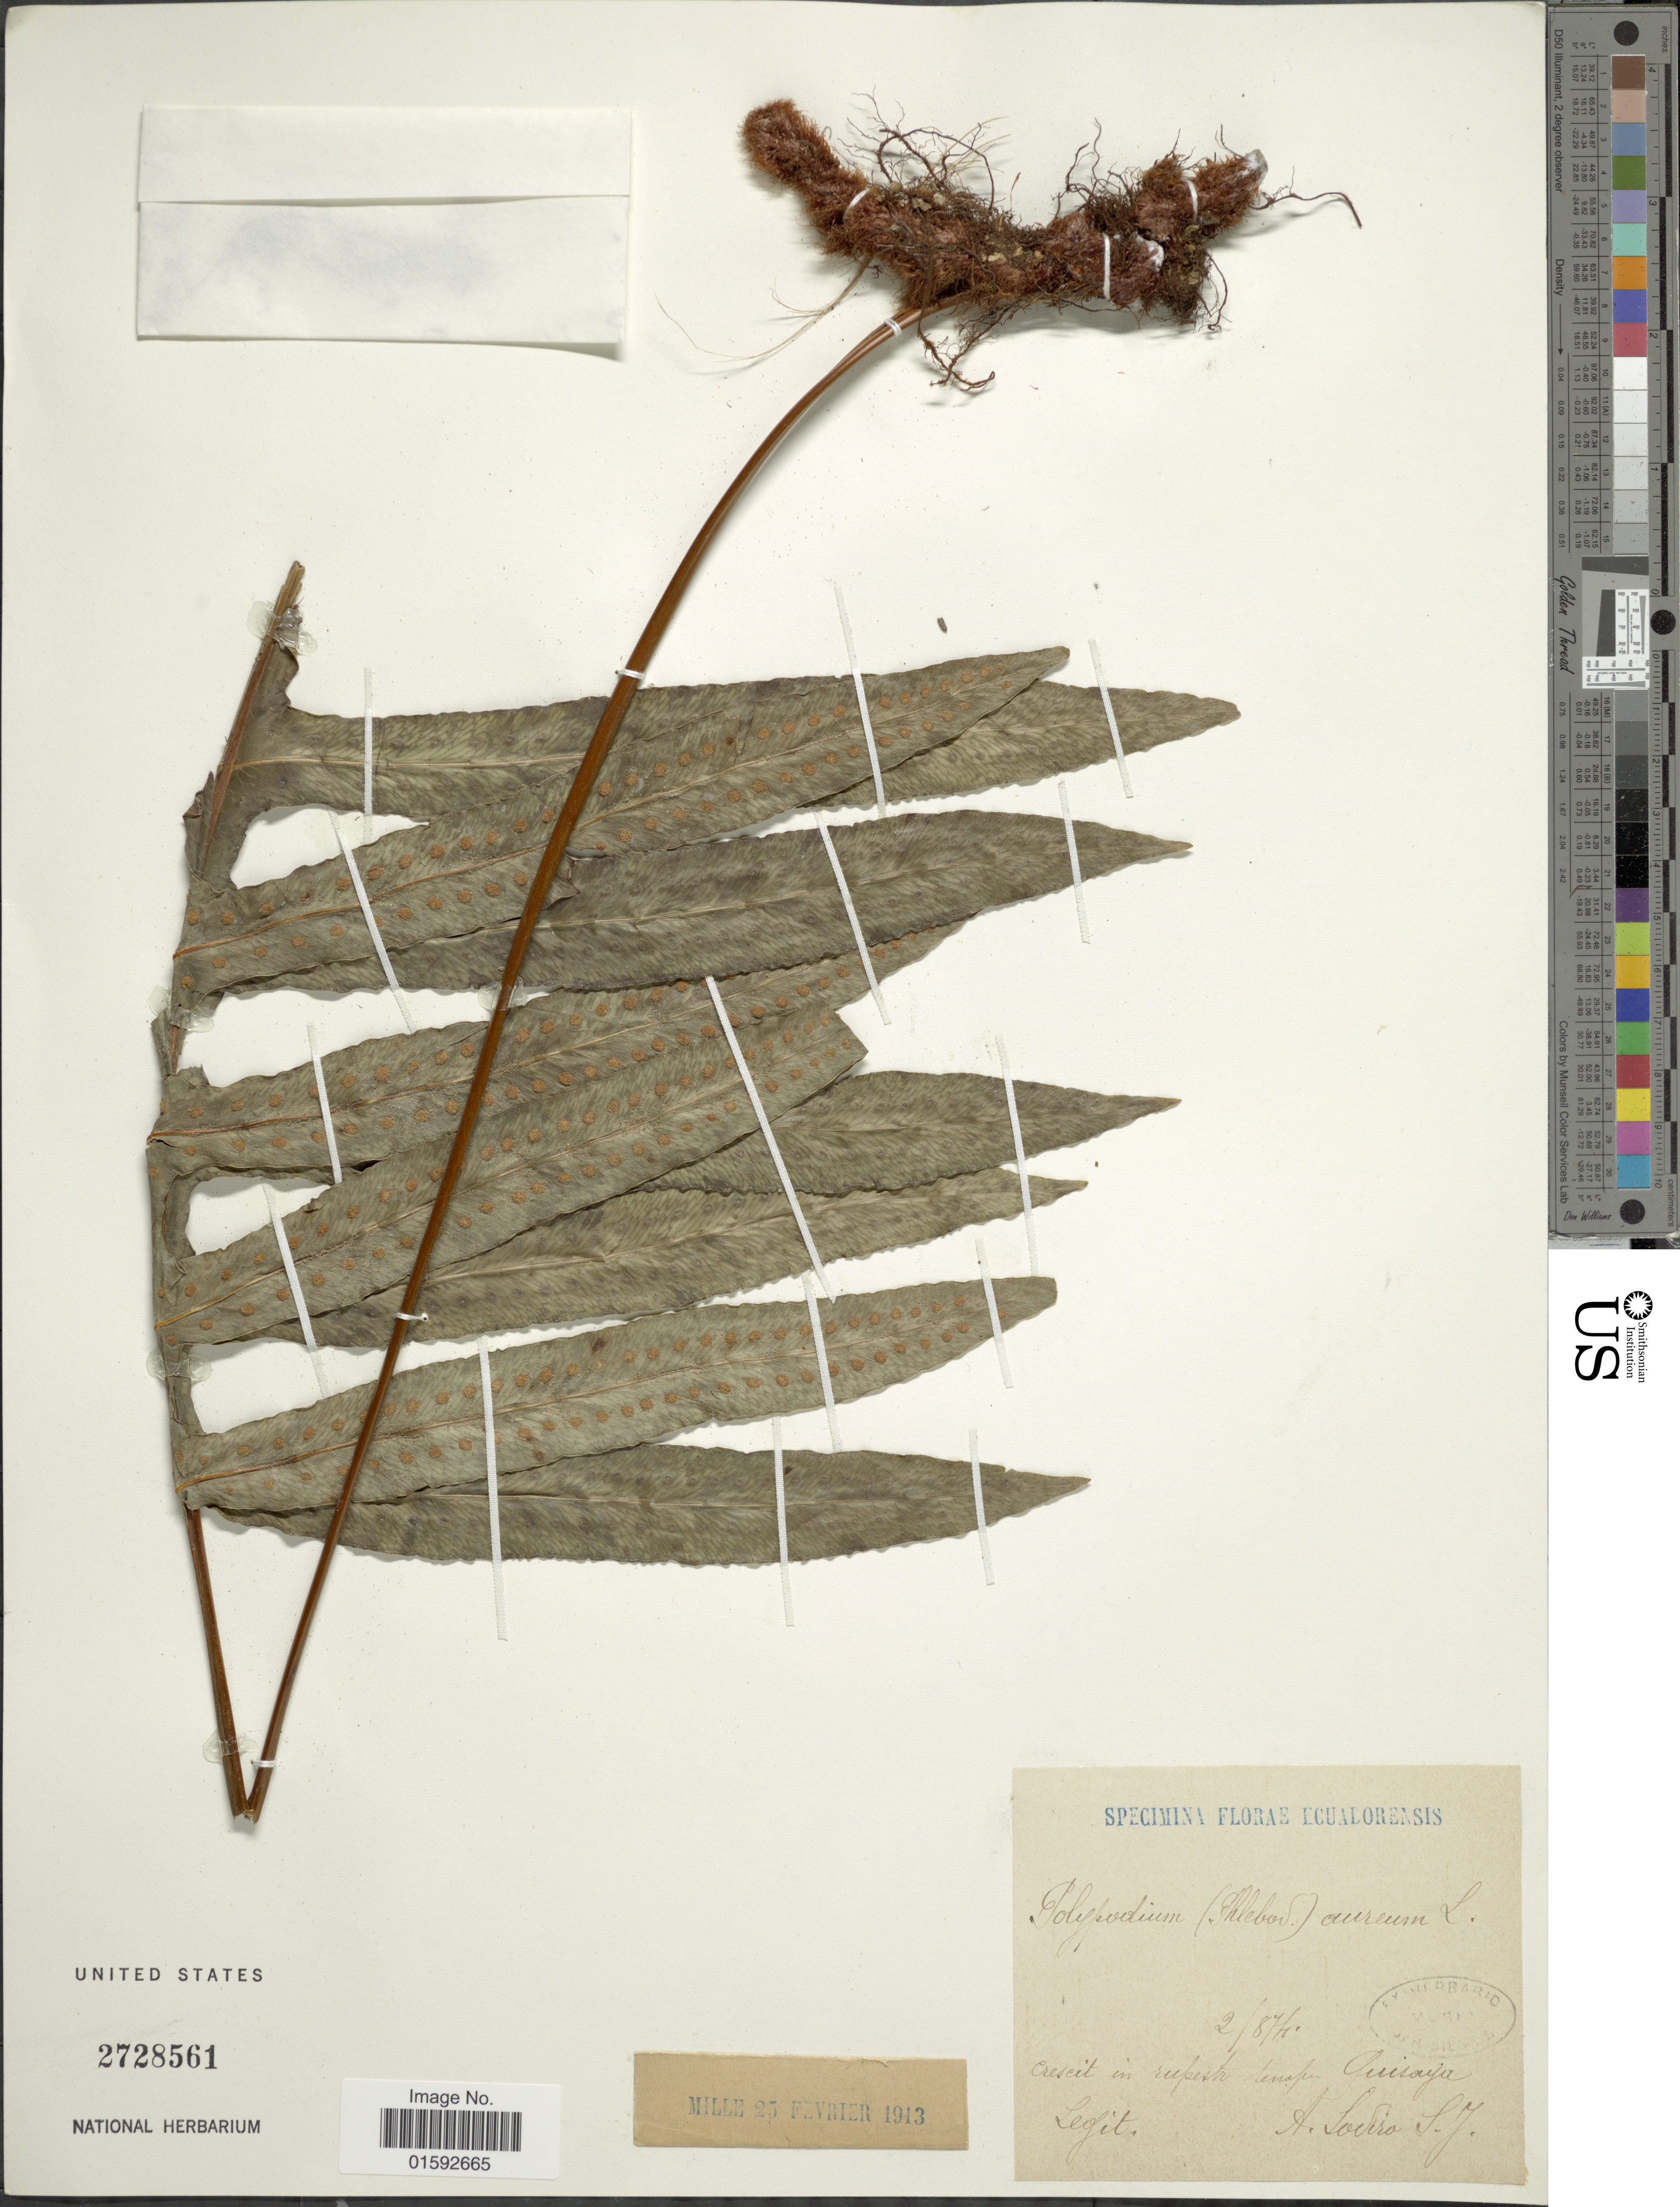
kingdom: Plantae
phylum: Tracheophyta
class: Polypodiopsida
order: Polypodiales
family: Polypodiaceae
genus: Phlebodium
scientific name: Phlebodium pseudoaureum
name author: (Cav.) Lellinger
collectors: A. Sodiro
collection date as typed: Transcribed d/m/y: 2/8/74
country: Ecuador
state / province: Pichincha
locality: Crescit in rupestri temp. Quisaya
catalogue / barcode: US 2728561